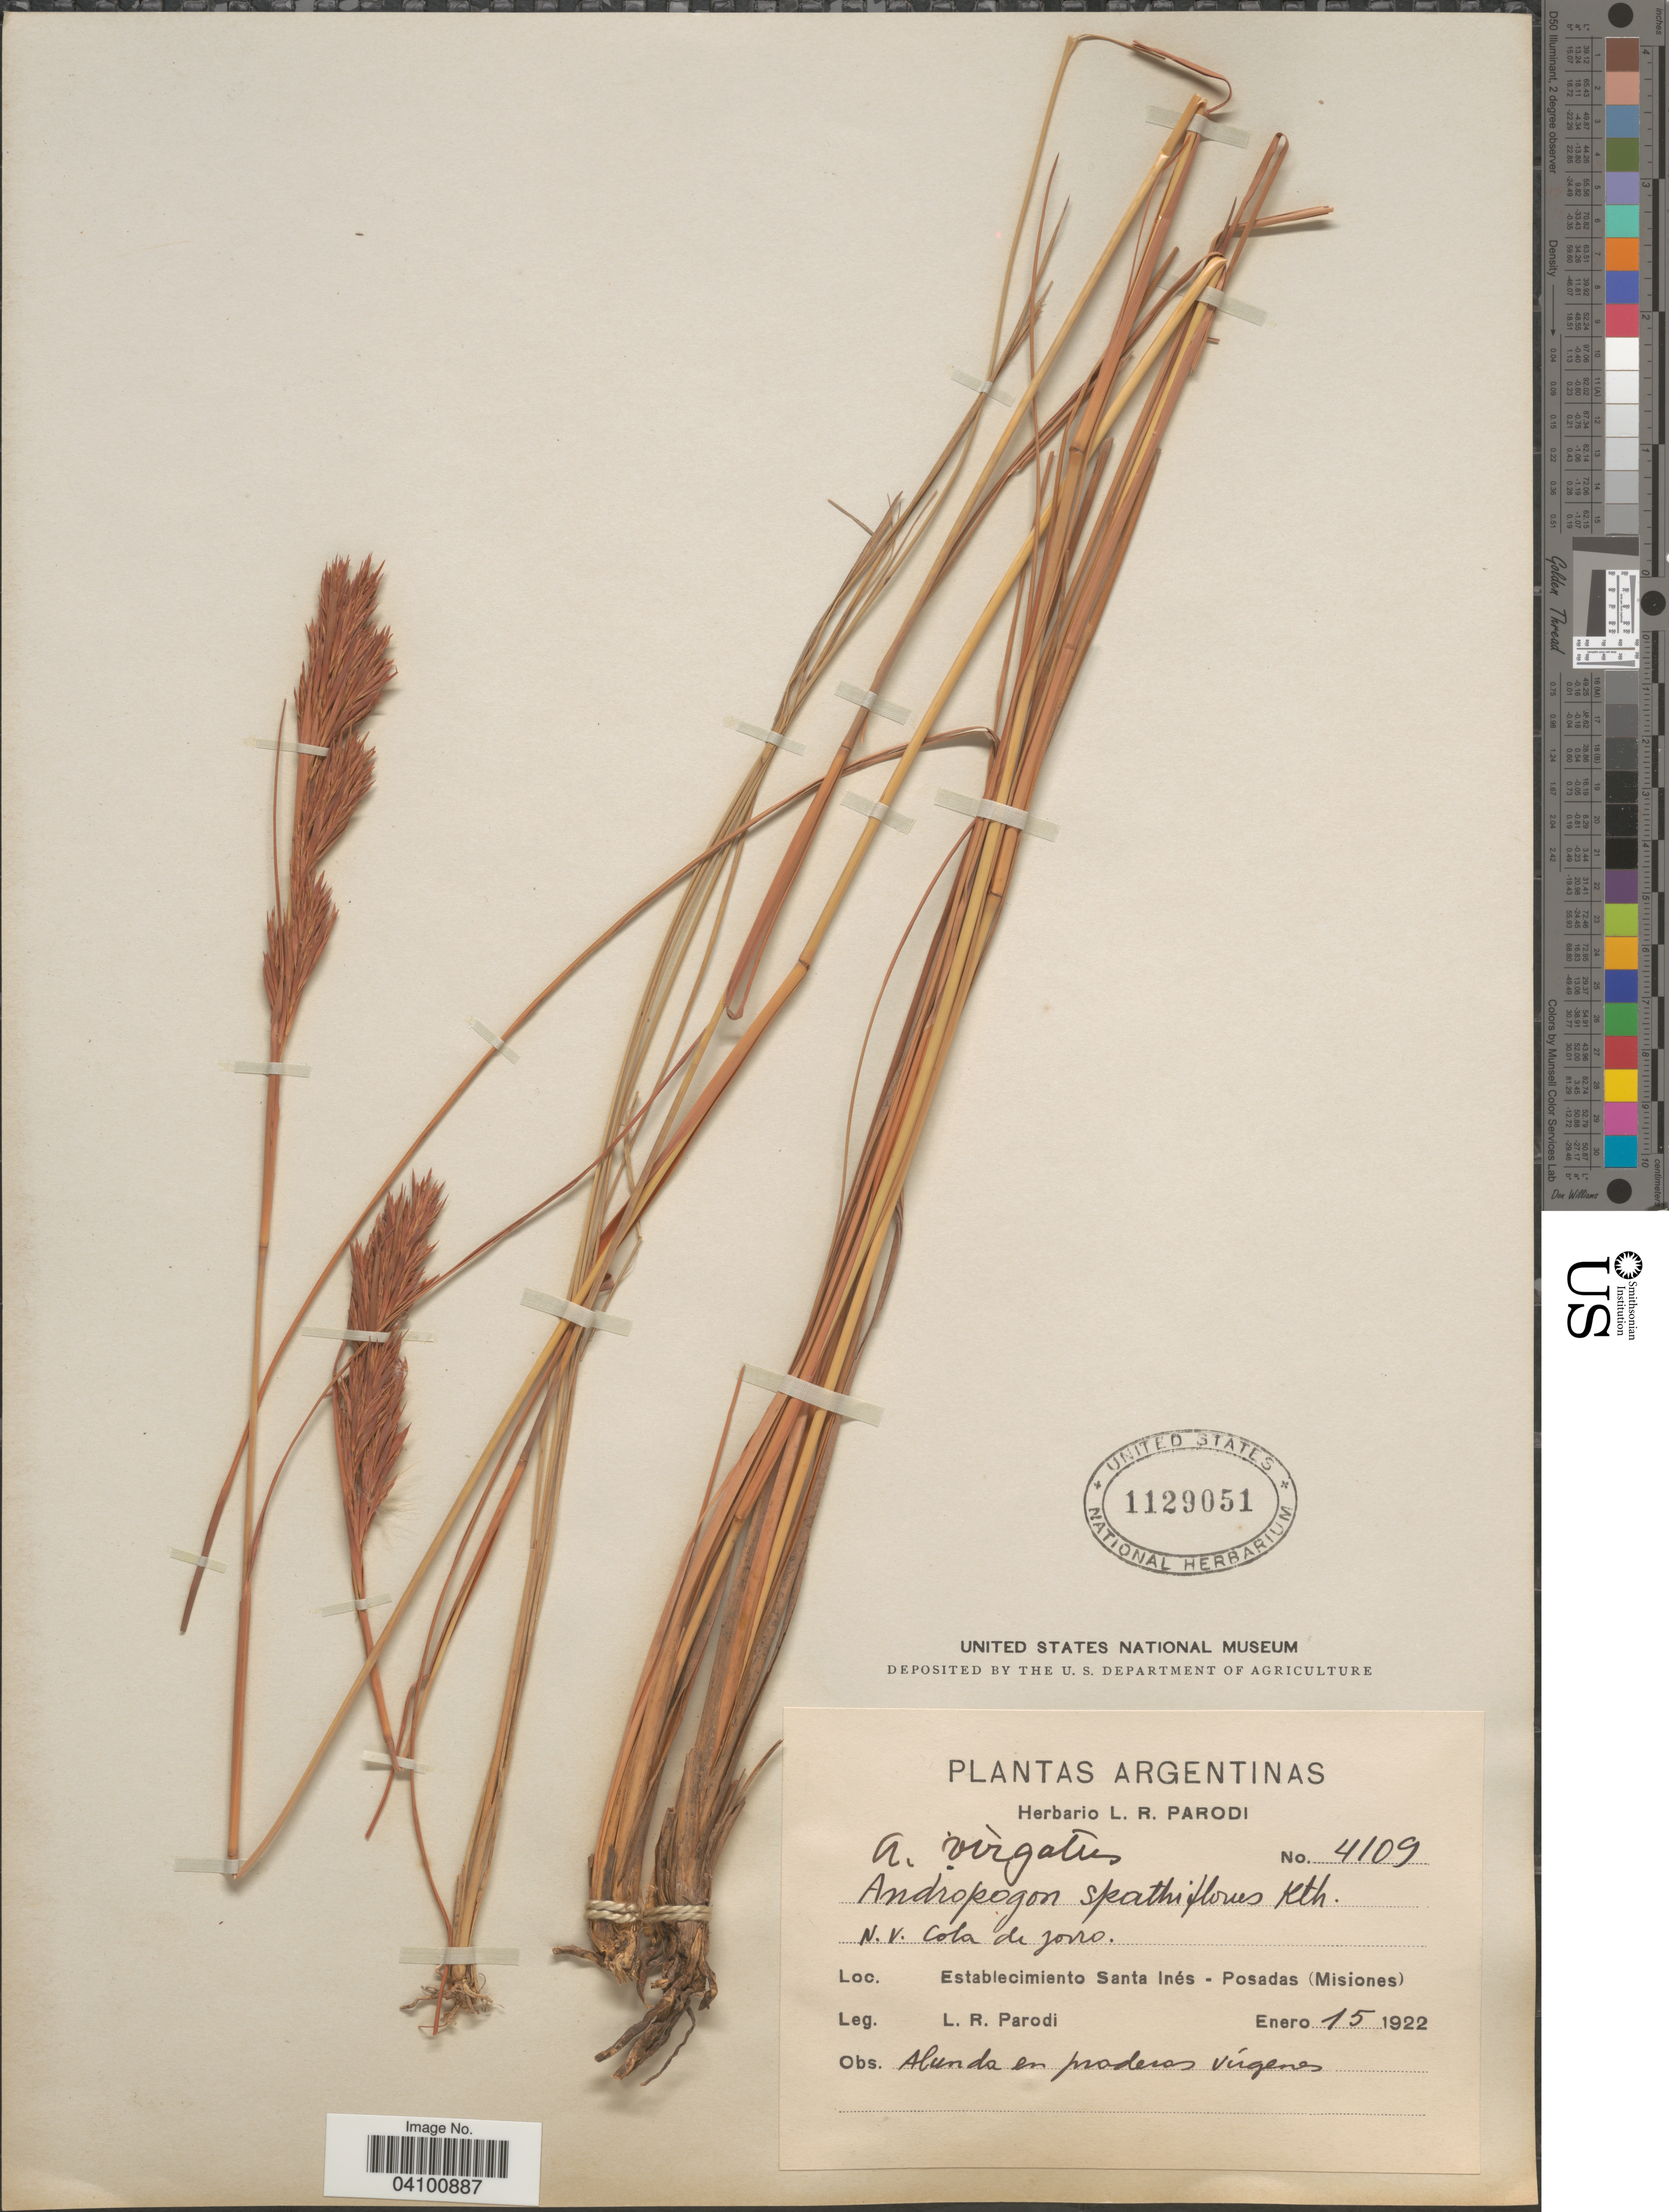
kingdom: Plantae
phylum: Tracheophyta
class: Liliopsida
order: Poales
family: Poaceae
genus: Andropogon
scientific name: Andropogon virgatus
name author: Desv. ex Ham.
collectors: L. R. Parodi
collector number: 4109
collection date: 1922-01-15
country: Argentina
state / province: Misiones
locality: Establecimiento Santa Inés - Posadas.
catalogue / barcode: US 1129051